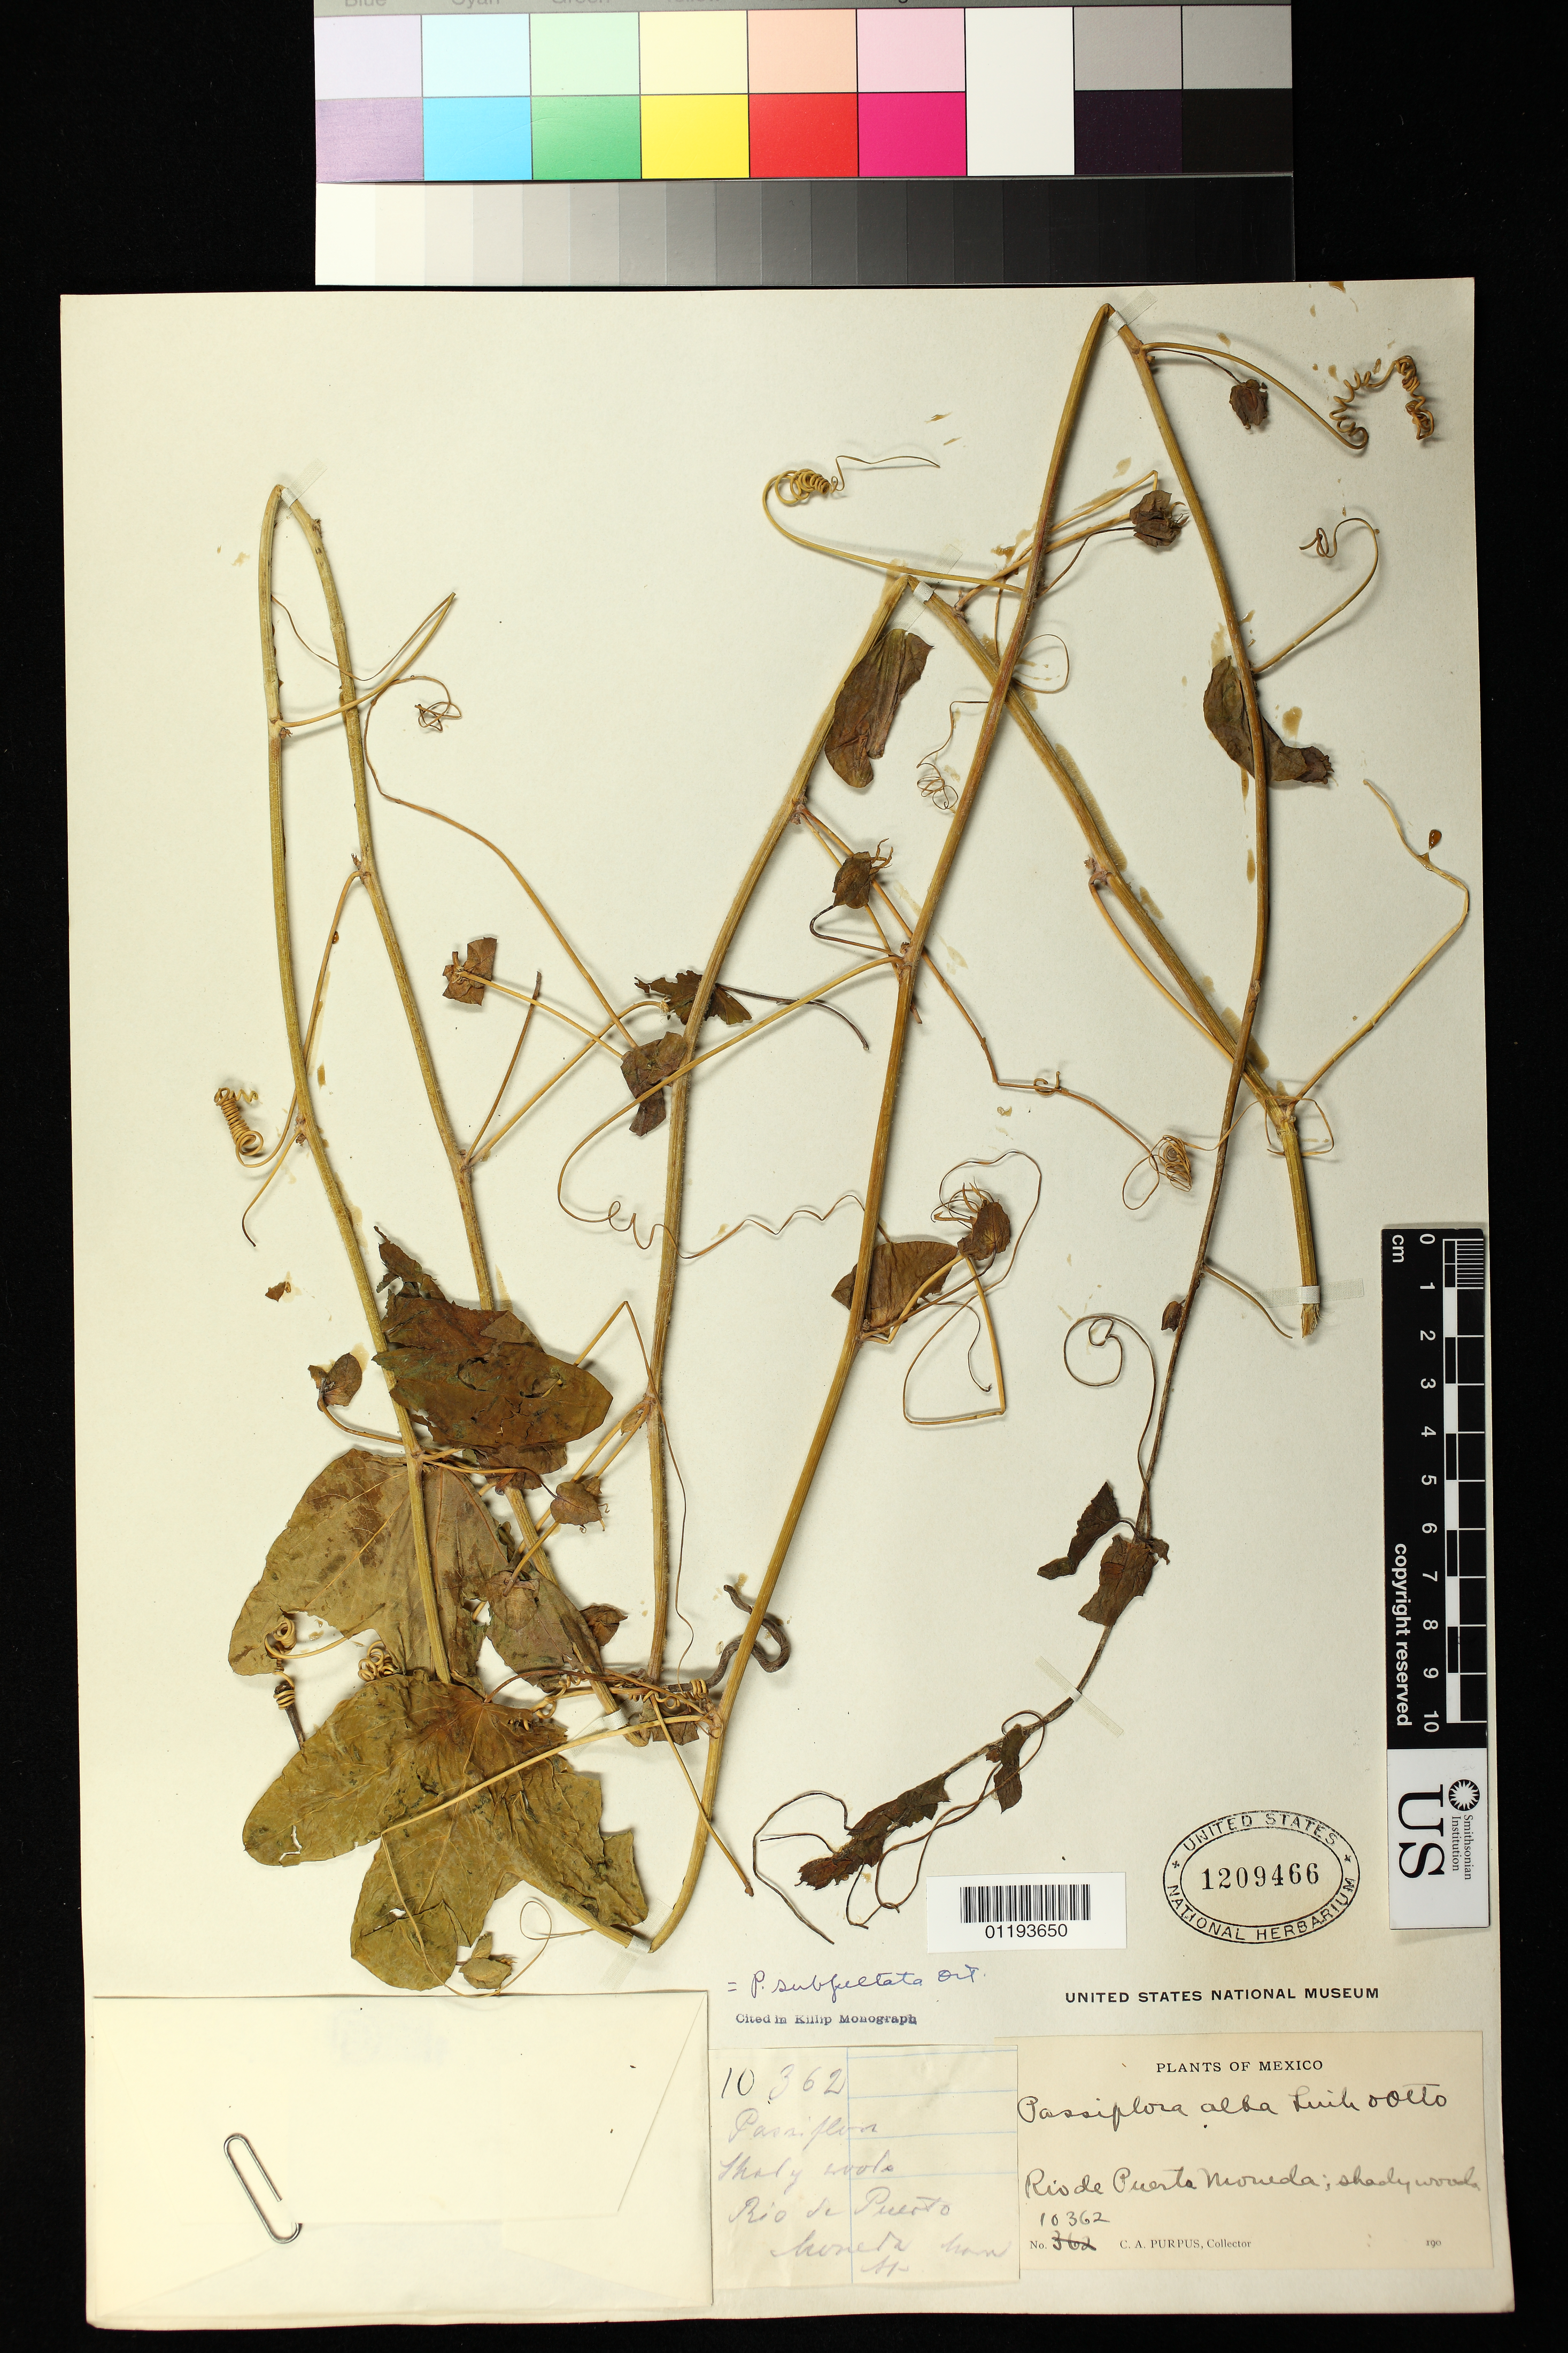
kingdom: Plantae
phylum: Tracheophyta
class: Magnoliopsida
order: Malpighiales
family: Passifloraceae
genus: Passiflora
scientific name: Passiflora subpeltata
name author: Ortega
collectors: C. A. Purpus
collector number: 10362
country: Mexico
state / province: Chihuahua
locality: Rio de Puerto, Moneda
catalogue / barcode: US 1209466